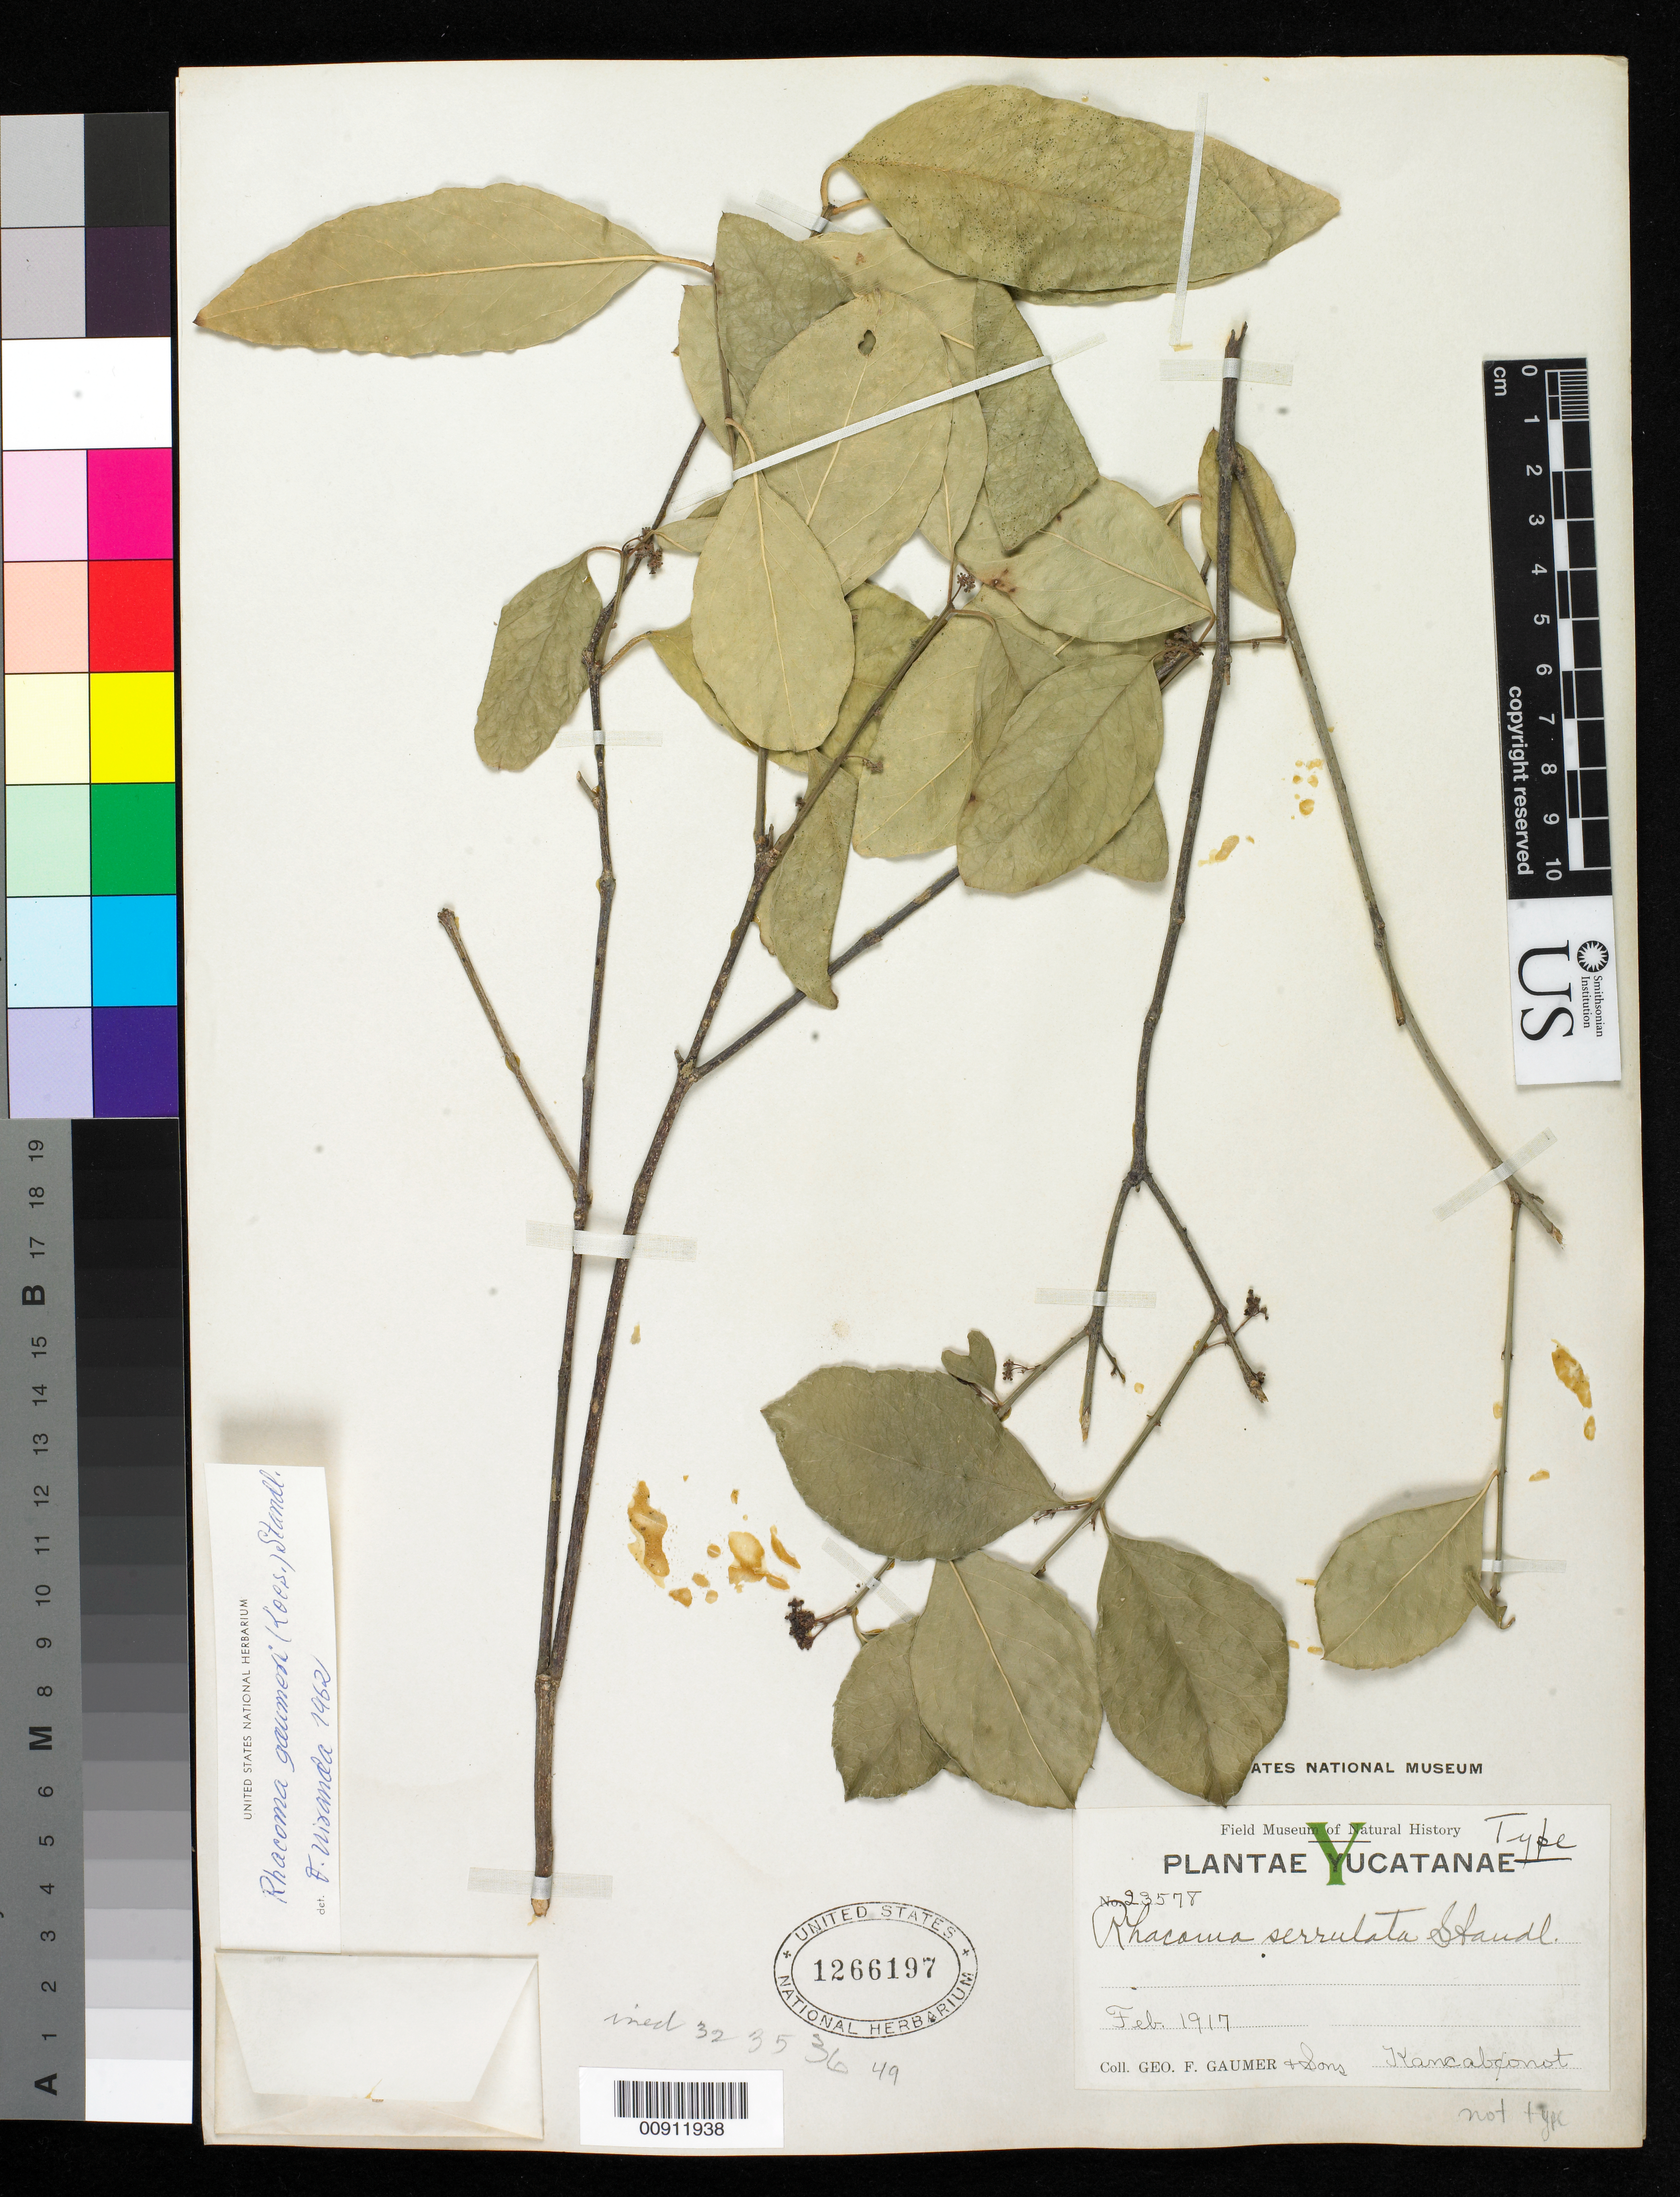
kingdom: Plantae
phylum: Tracheophyta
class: Magnoliopsida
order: Celastrales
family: Celastraceae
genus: Crossopetalum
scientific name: Crossopetalum gaumeri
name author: (Loes.) Lundell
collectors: G. F. Gaumer & et al.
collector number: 23578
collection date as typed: Feb 1917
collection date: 1917-02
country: Mexico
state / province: Yucatán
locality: Kancabonot, Yucatán.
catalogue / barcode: US 1266197